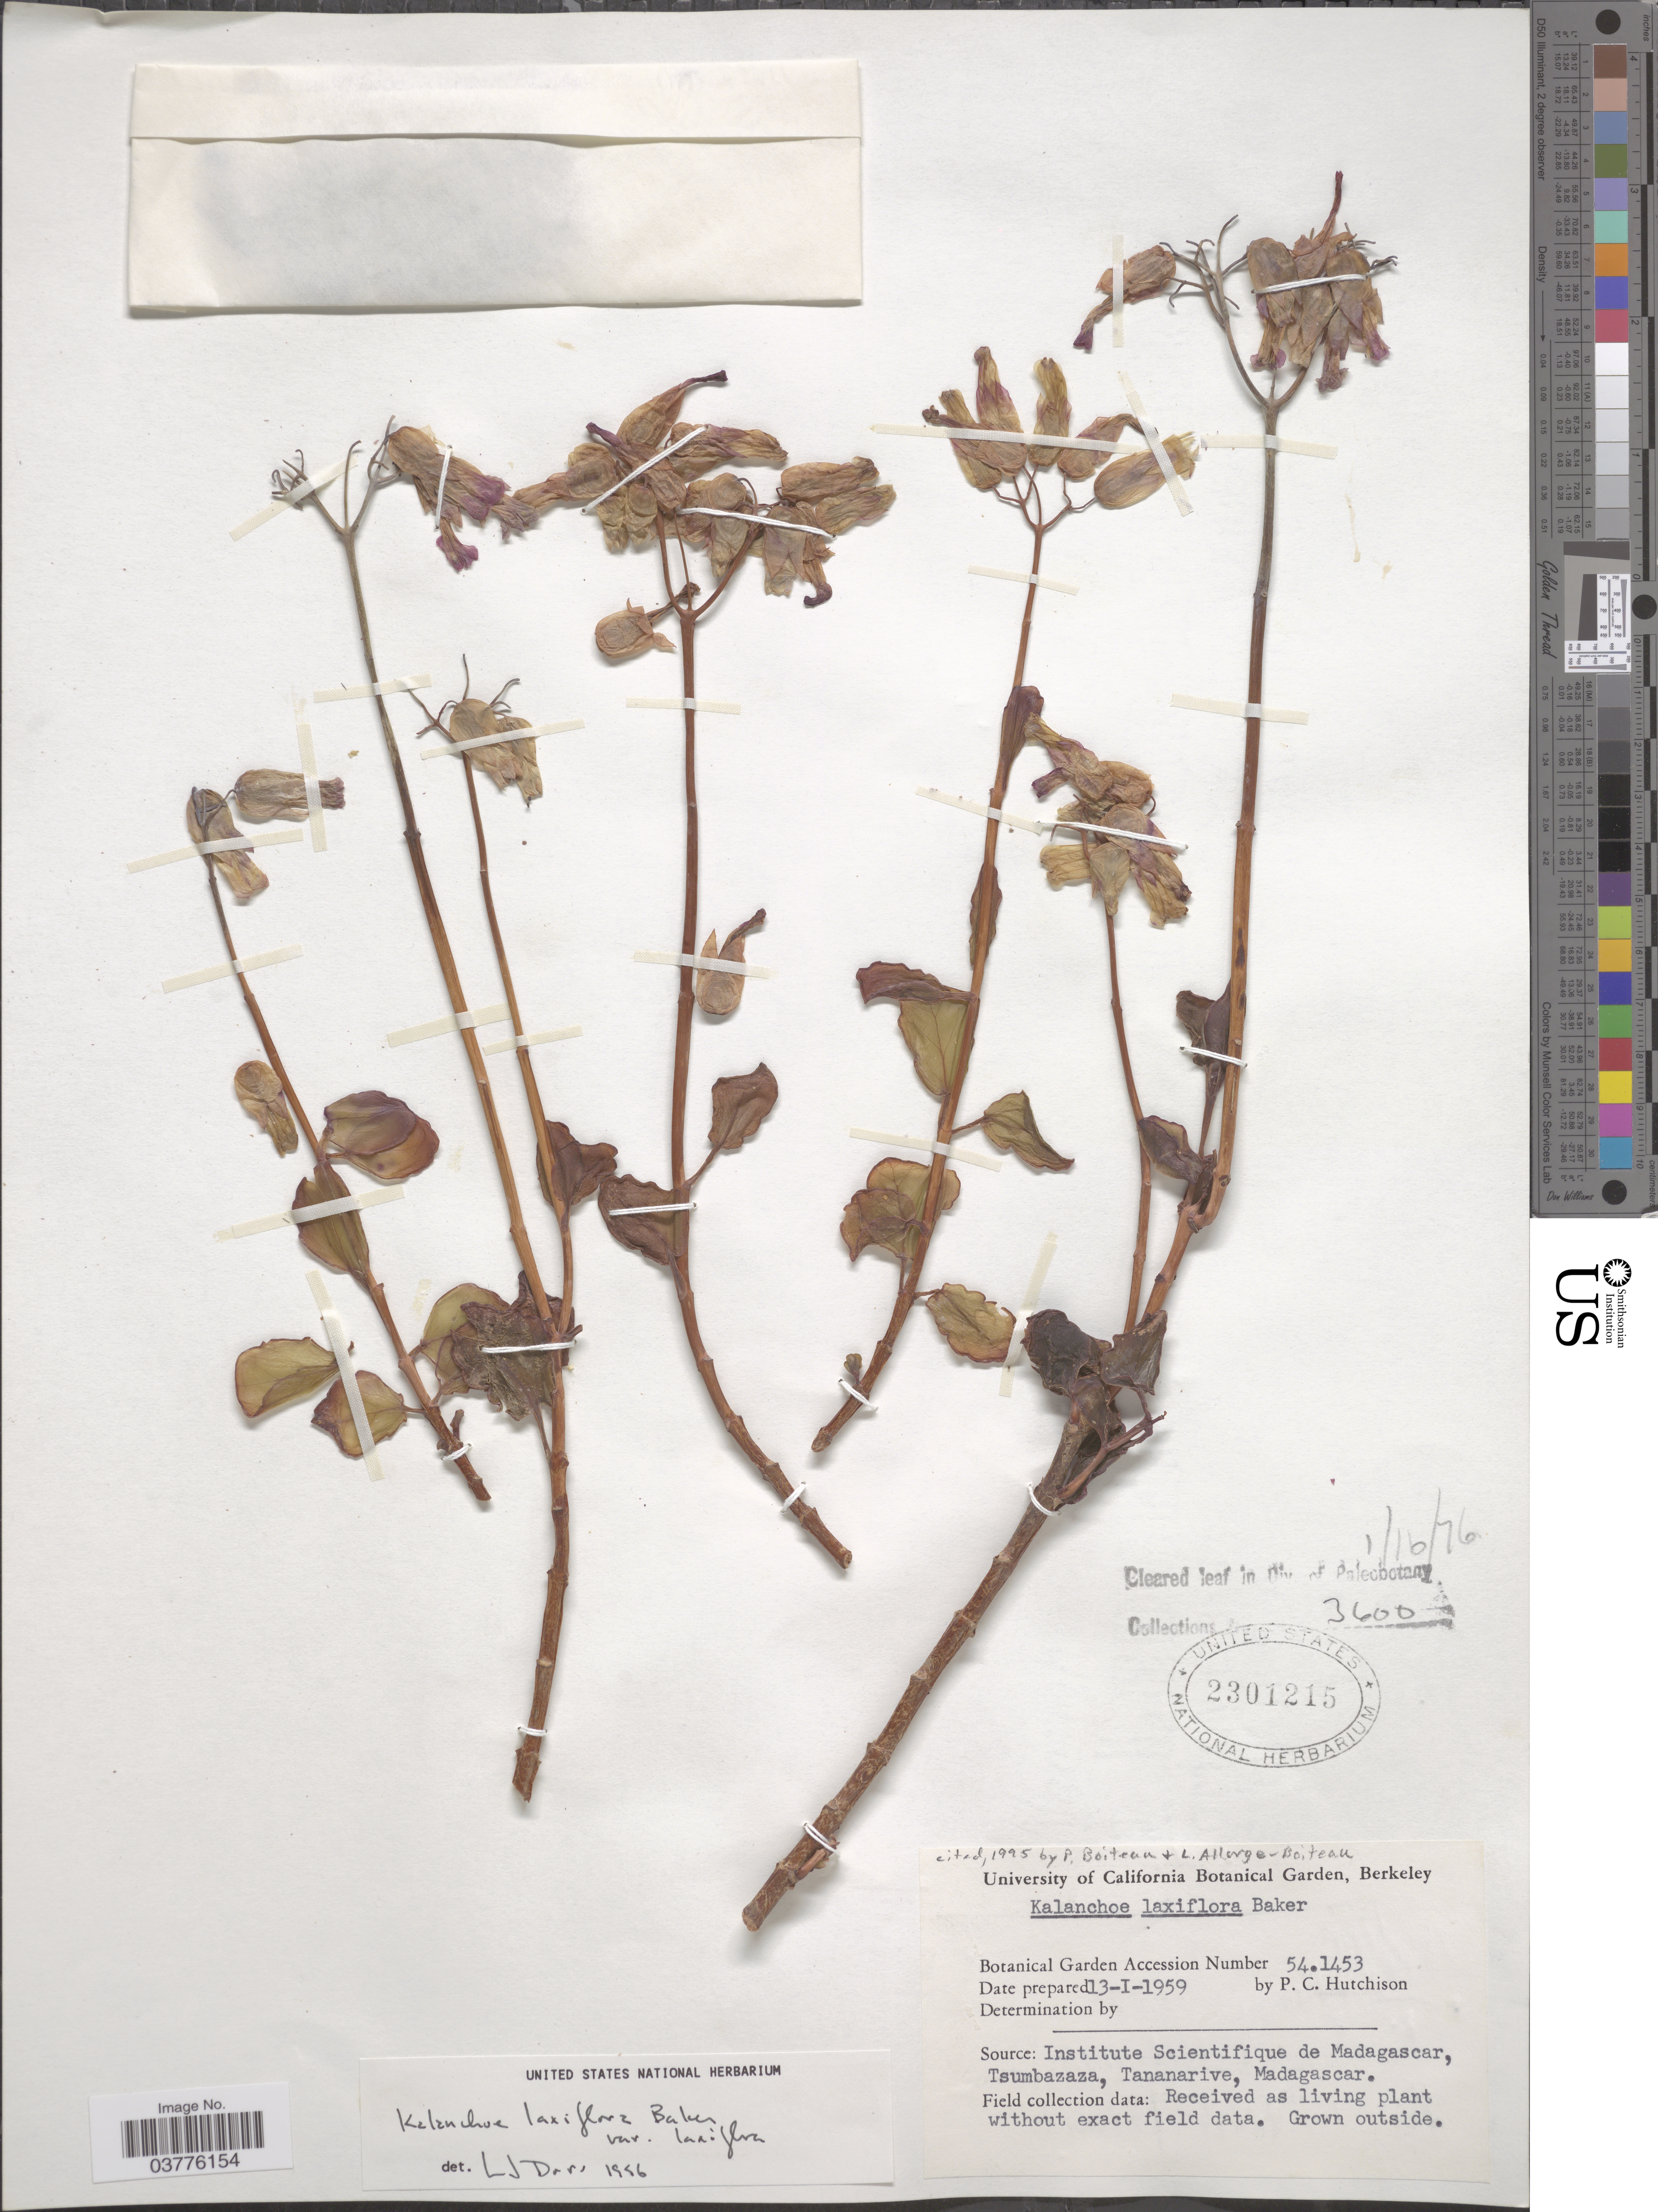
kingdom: Plantae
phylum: Tracheophyta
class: Magnoliopsida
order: Saxifragales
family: Crassulaceae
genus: Kalanchoe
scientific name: Kalanchoe laxiflora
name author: Baker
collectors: P. C. Hutchison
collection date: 1959-01-13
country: United States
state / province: California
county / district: Alameda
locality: University of California Botanical Garden, Berkeley.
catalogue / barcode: US 2301215